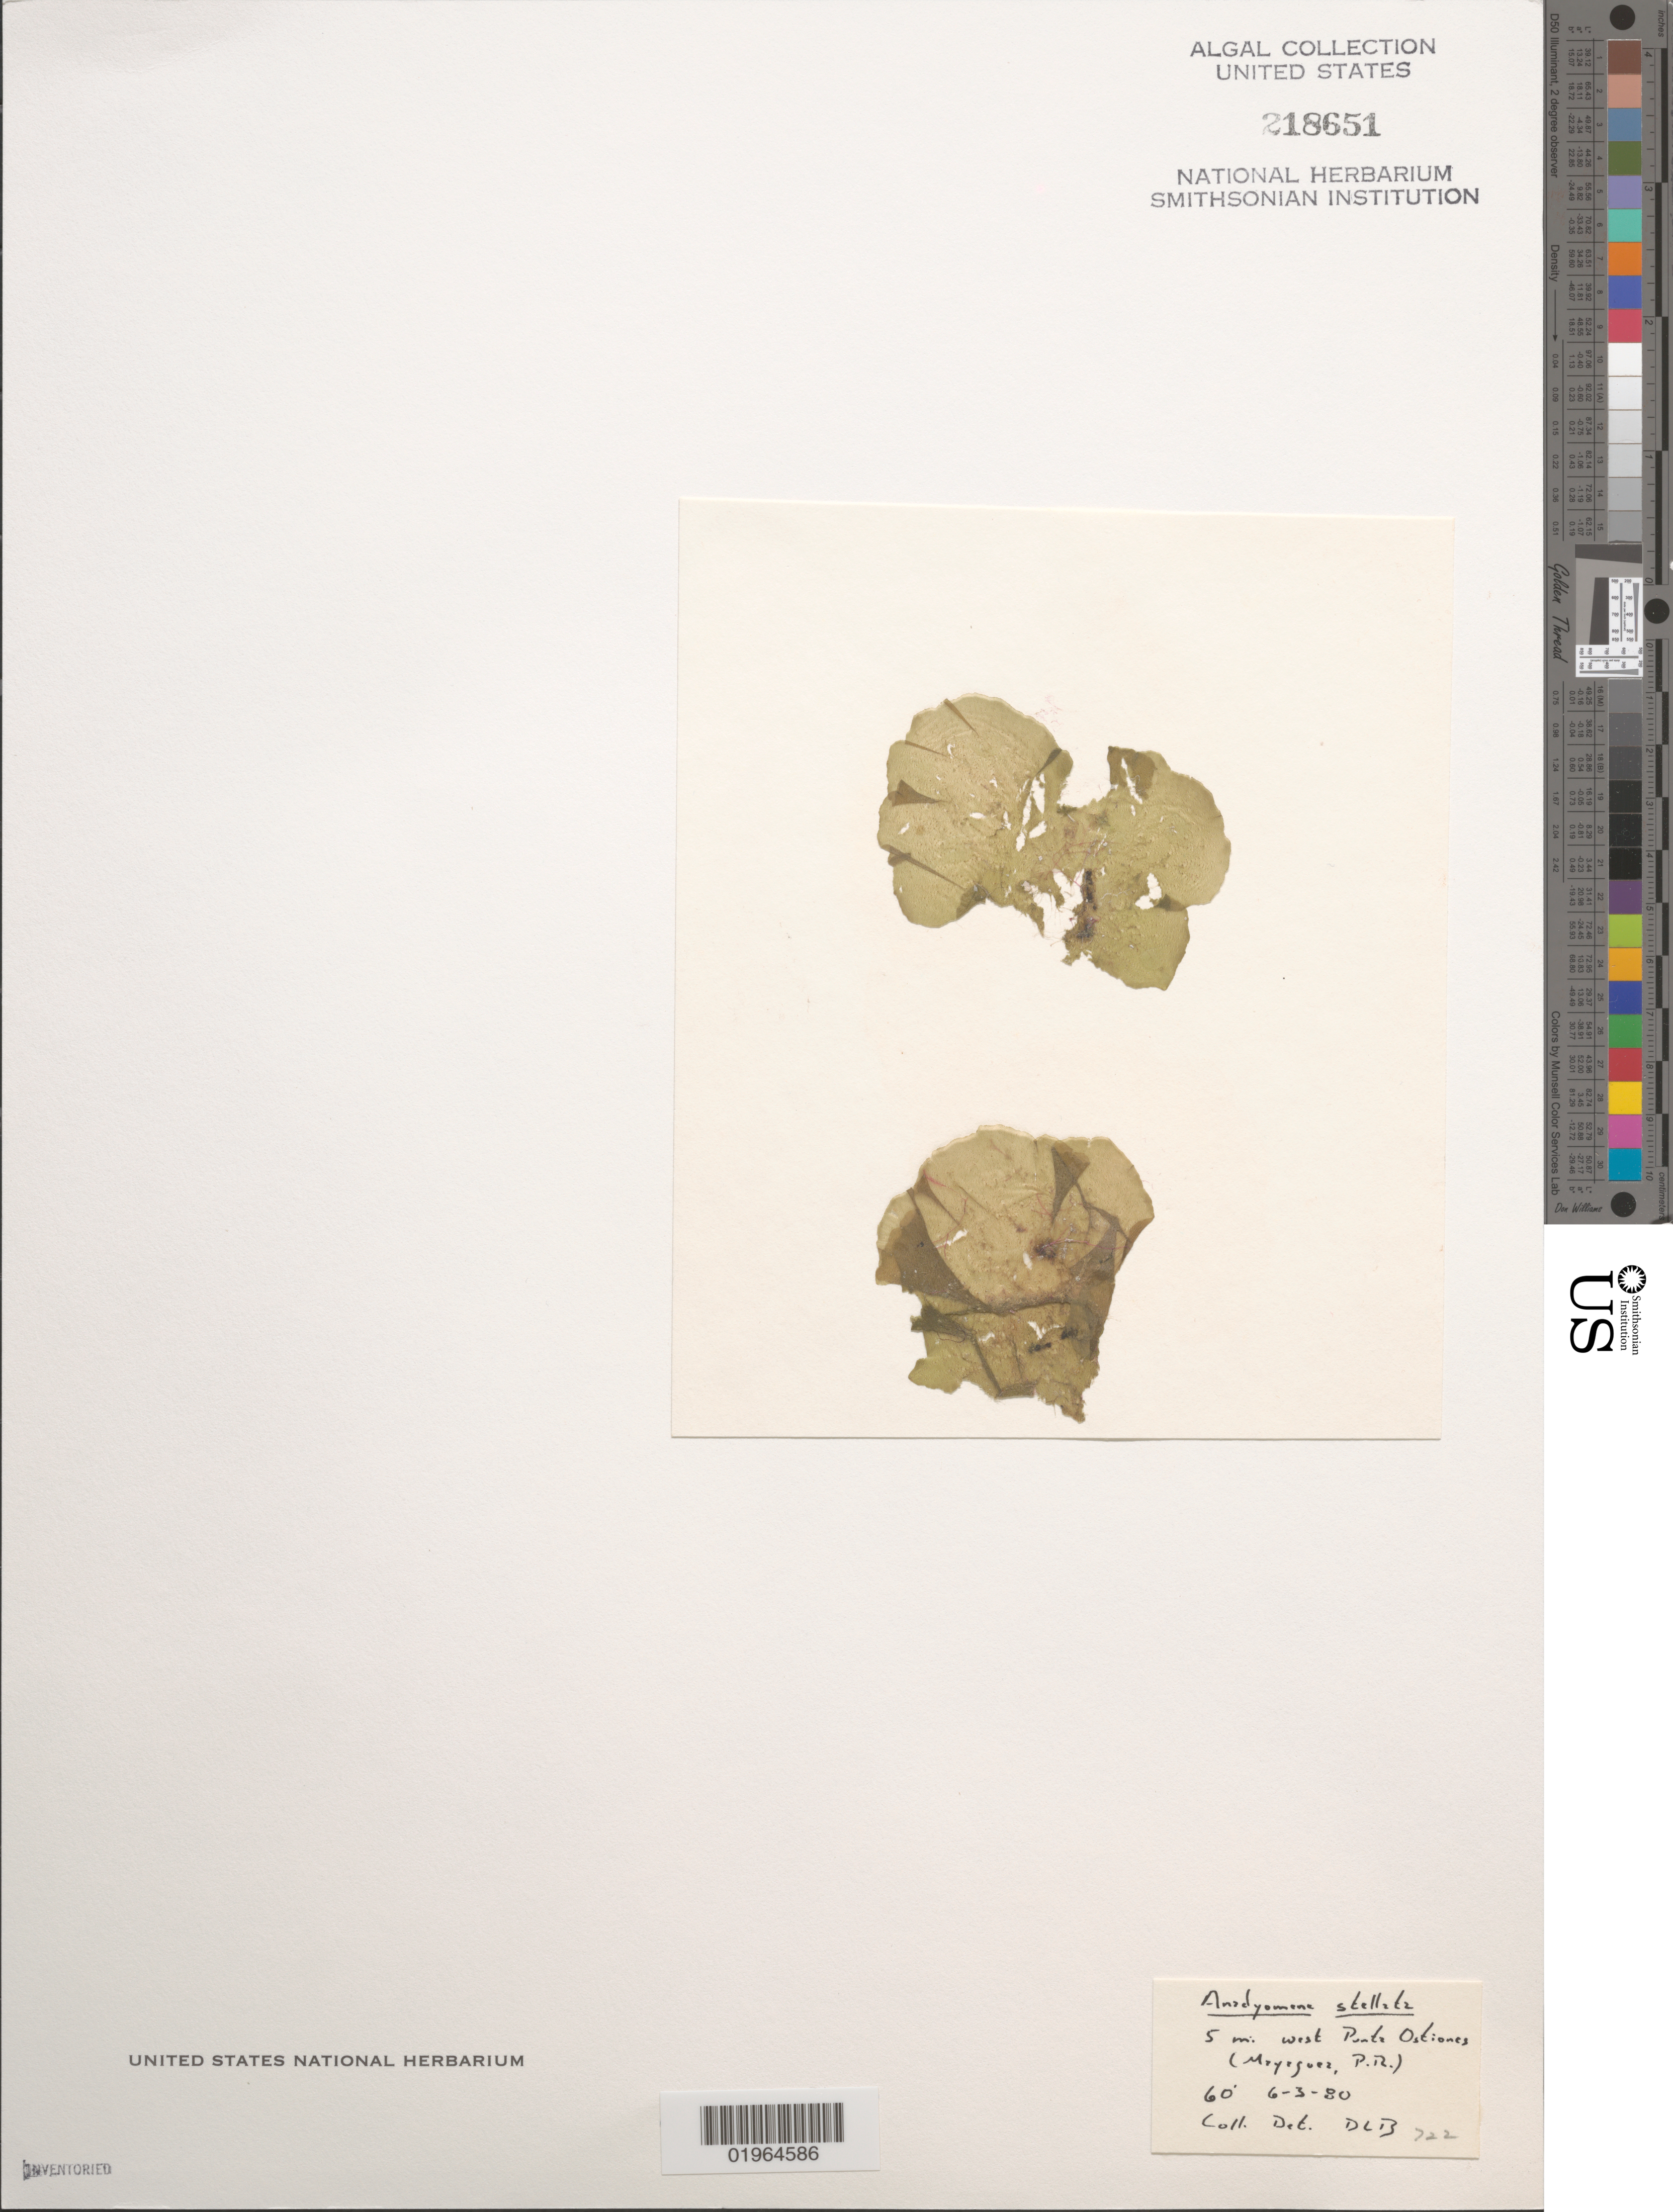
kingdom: Plantae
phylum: Chlorophyta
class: Ulvophyceae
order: Cladophorales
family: Anadyomenaceae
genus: Anadyomene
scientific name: Anadyomene stellata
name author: (Wulfen) C. Agardh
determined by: Ballantine, D. L.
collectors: D.L. Ballantine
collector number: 722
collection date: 1980-06-03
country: Puerto Rico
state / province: Mayagüez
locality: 5 mi. west of Punta Ostiones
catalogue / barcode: US 218651